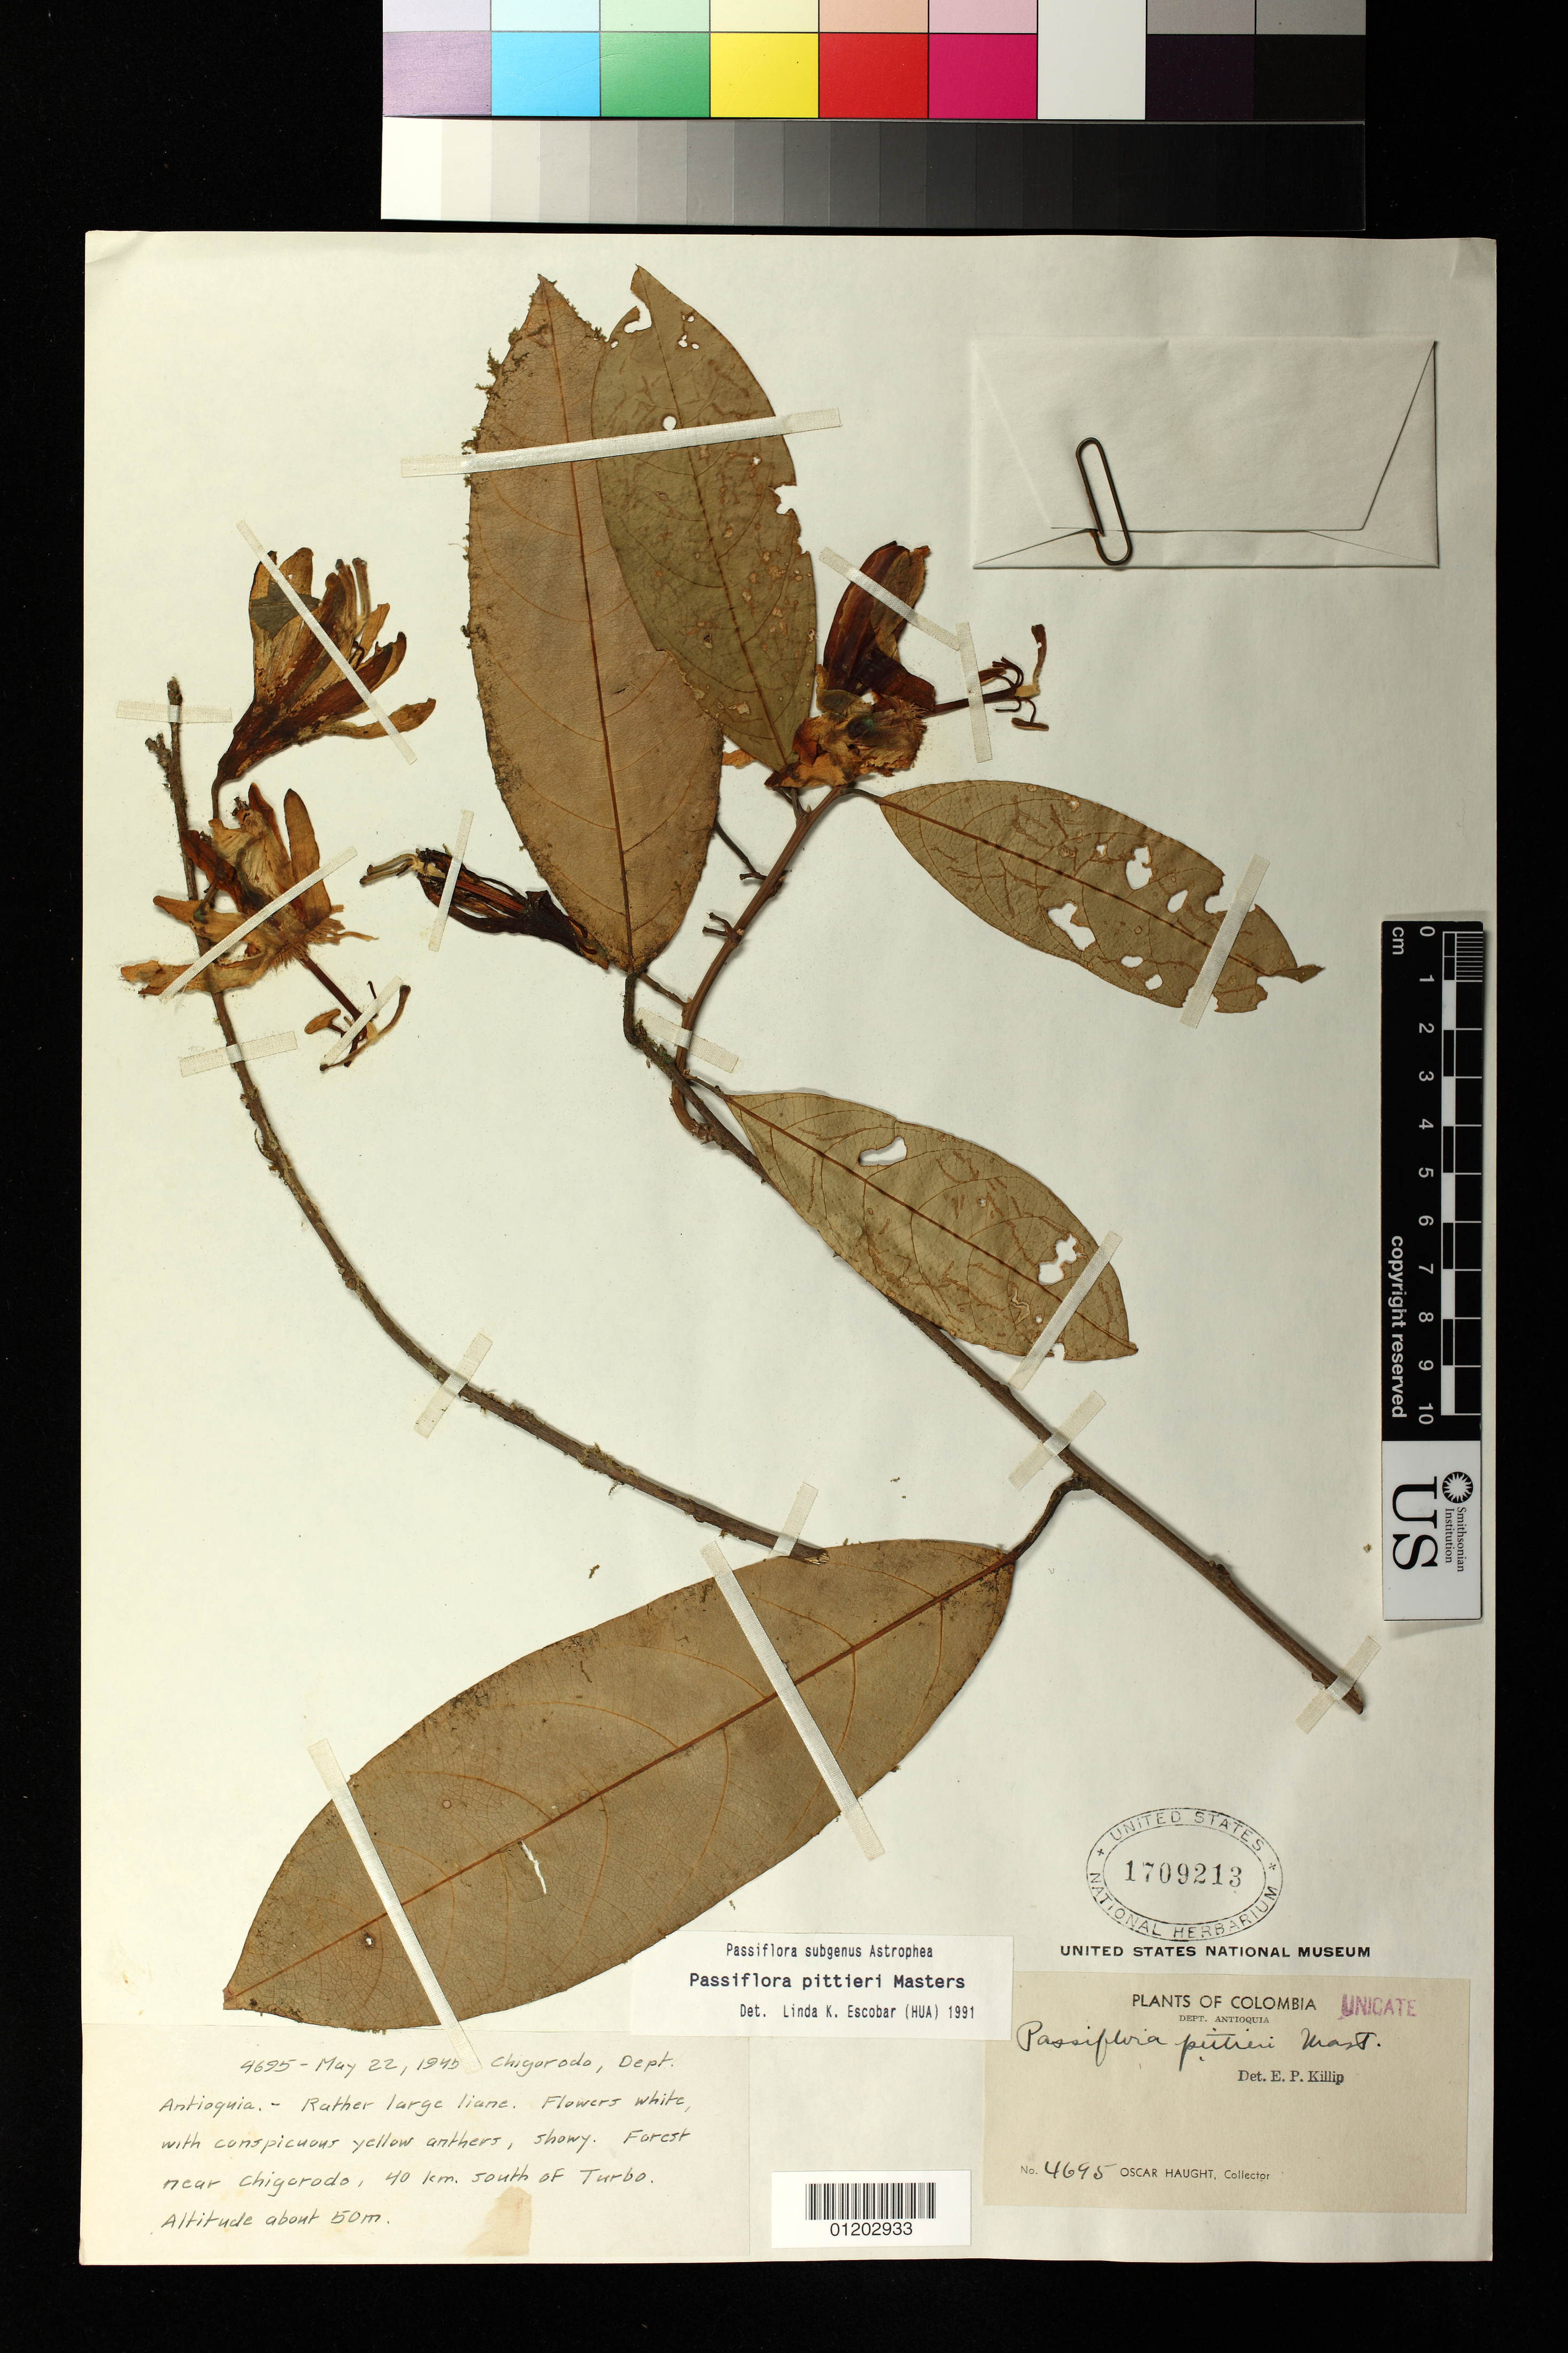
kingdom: Plantae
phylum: Tracheophyta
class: Magnoliopsida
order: Malpighiales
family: Passifloraceae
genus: Passiflora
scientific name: Passiflora pittieri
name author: Mast. in Donn. Sm.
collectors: O. Haught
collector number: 4695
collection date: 1945-05-22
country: Colombia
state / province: Antioquia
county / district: Chigorodo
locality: Forest near Chigorodo. 40 km. south of Turbo.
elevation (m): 50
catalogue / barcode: US 1709213